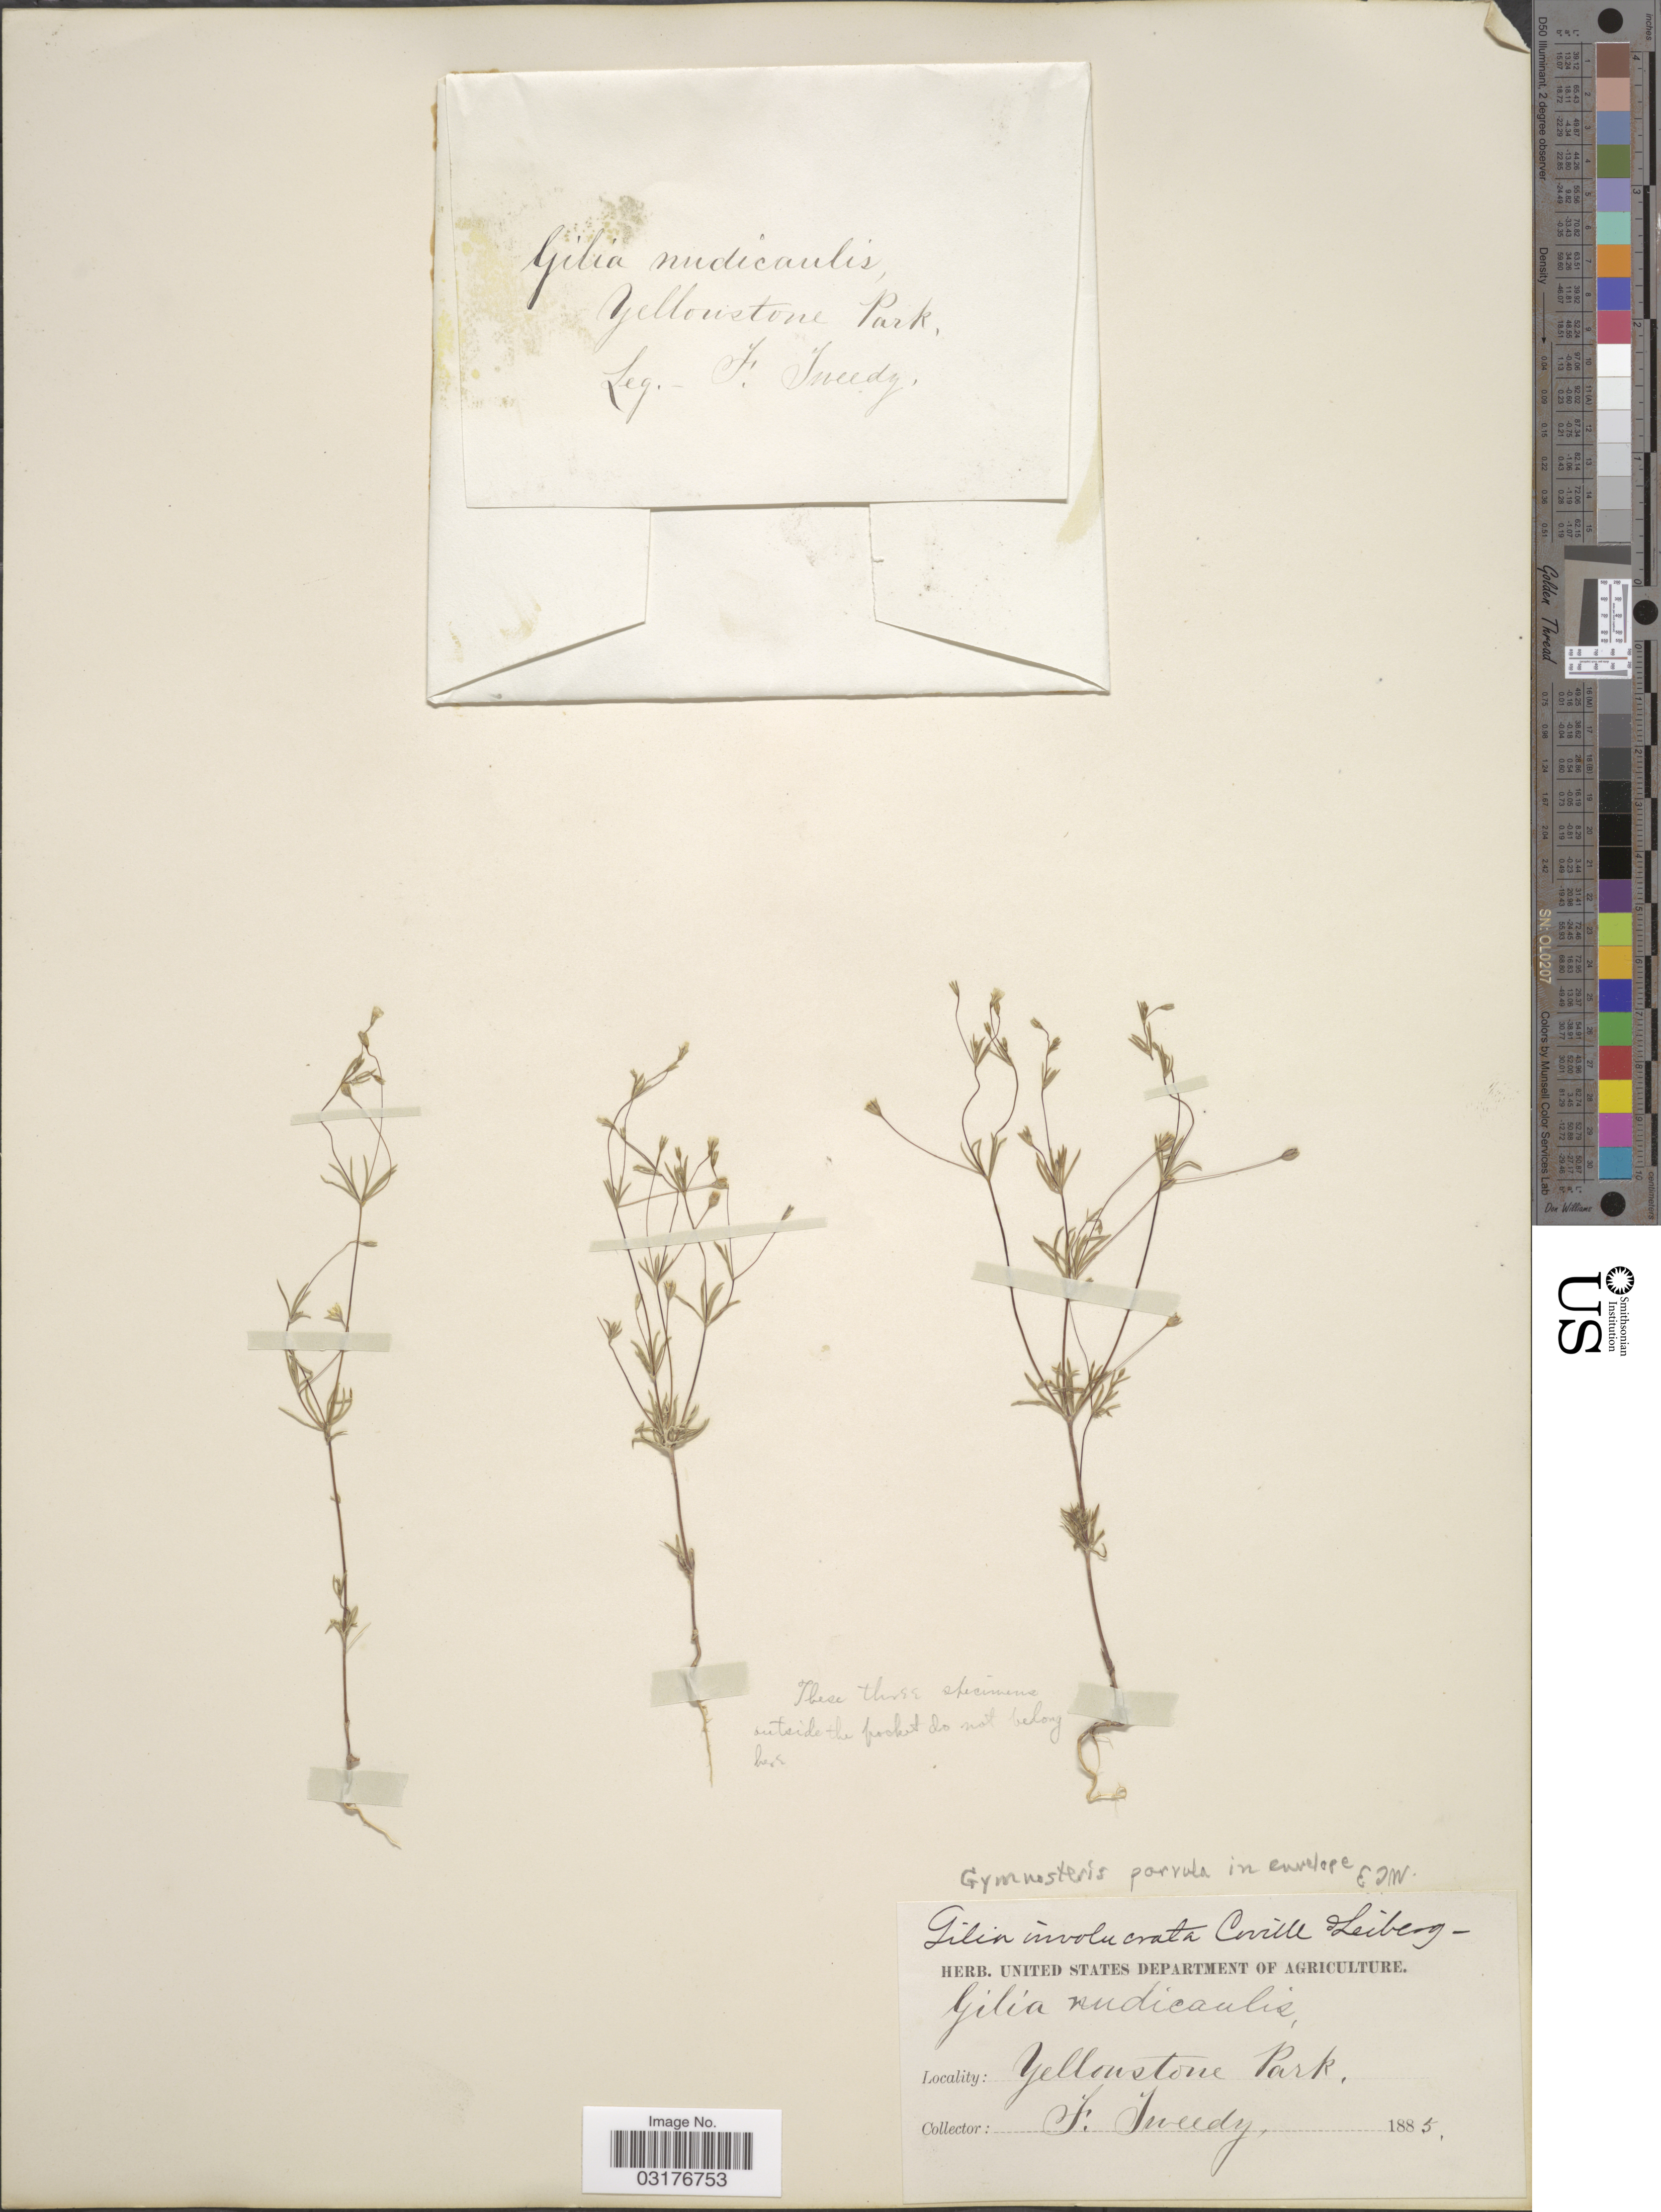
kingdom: Plantae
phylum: Tracheophyta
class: Magnoliopsida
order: Ericales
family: Polemoniaceae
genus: Gymnosteris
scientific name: Gymnosteris parvula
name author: A. Heller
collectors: F. Tweedy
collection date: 1885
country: United States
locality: Yellowstone Park.